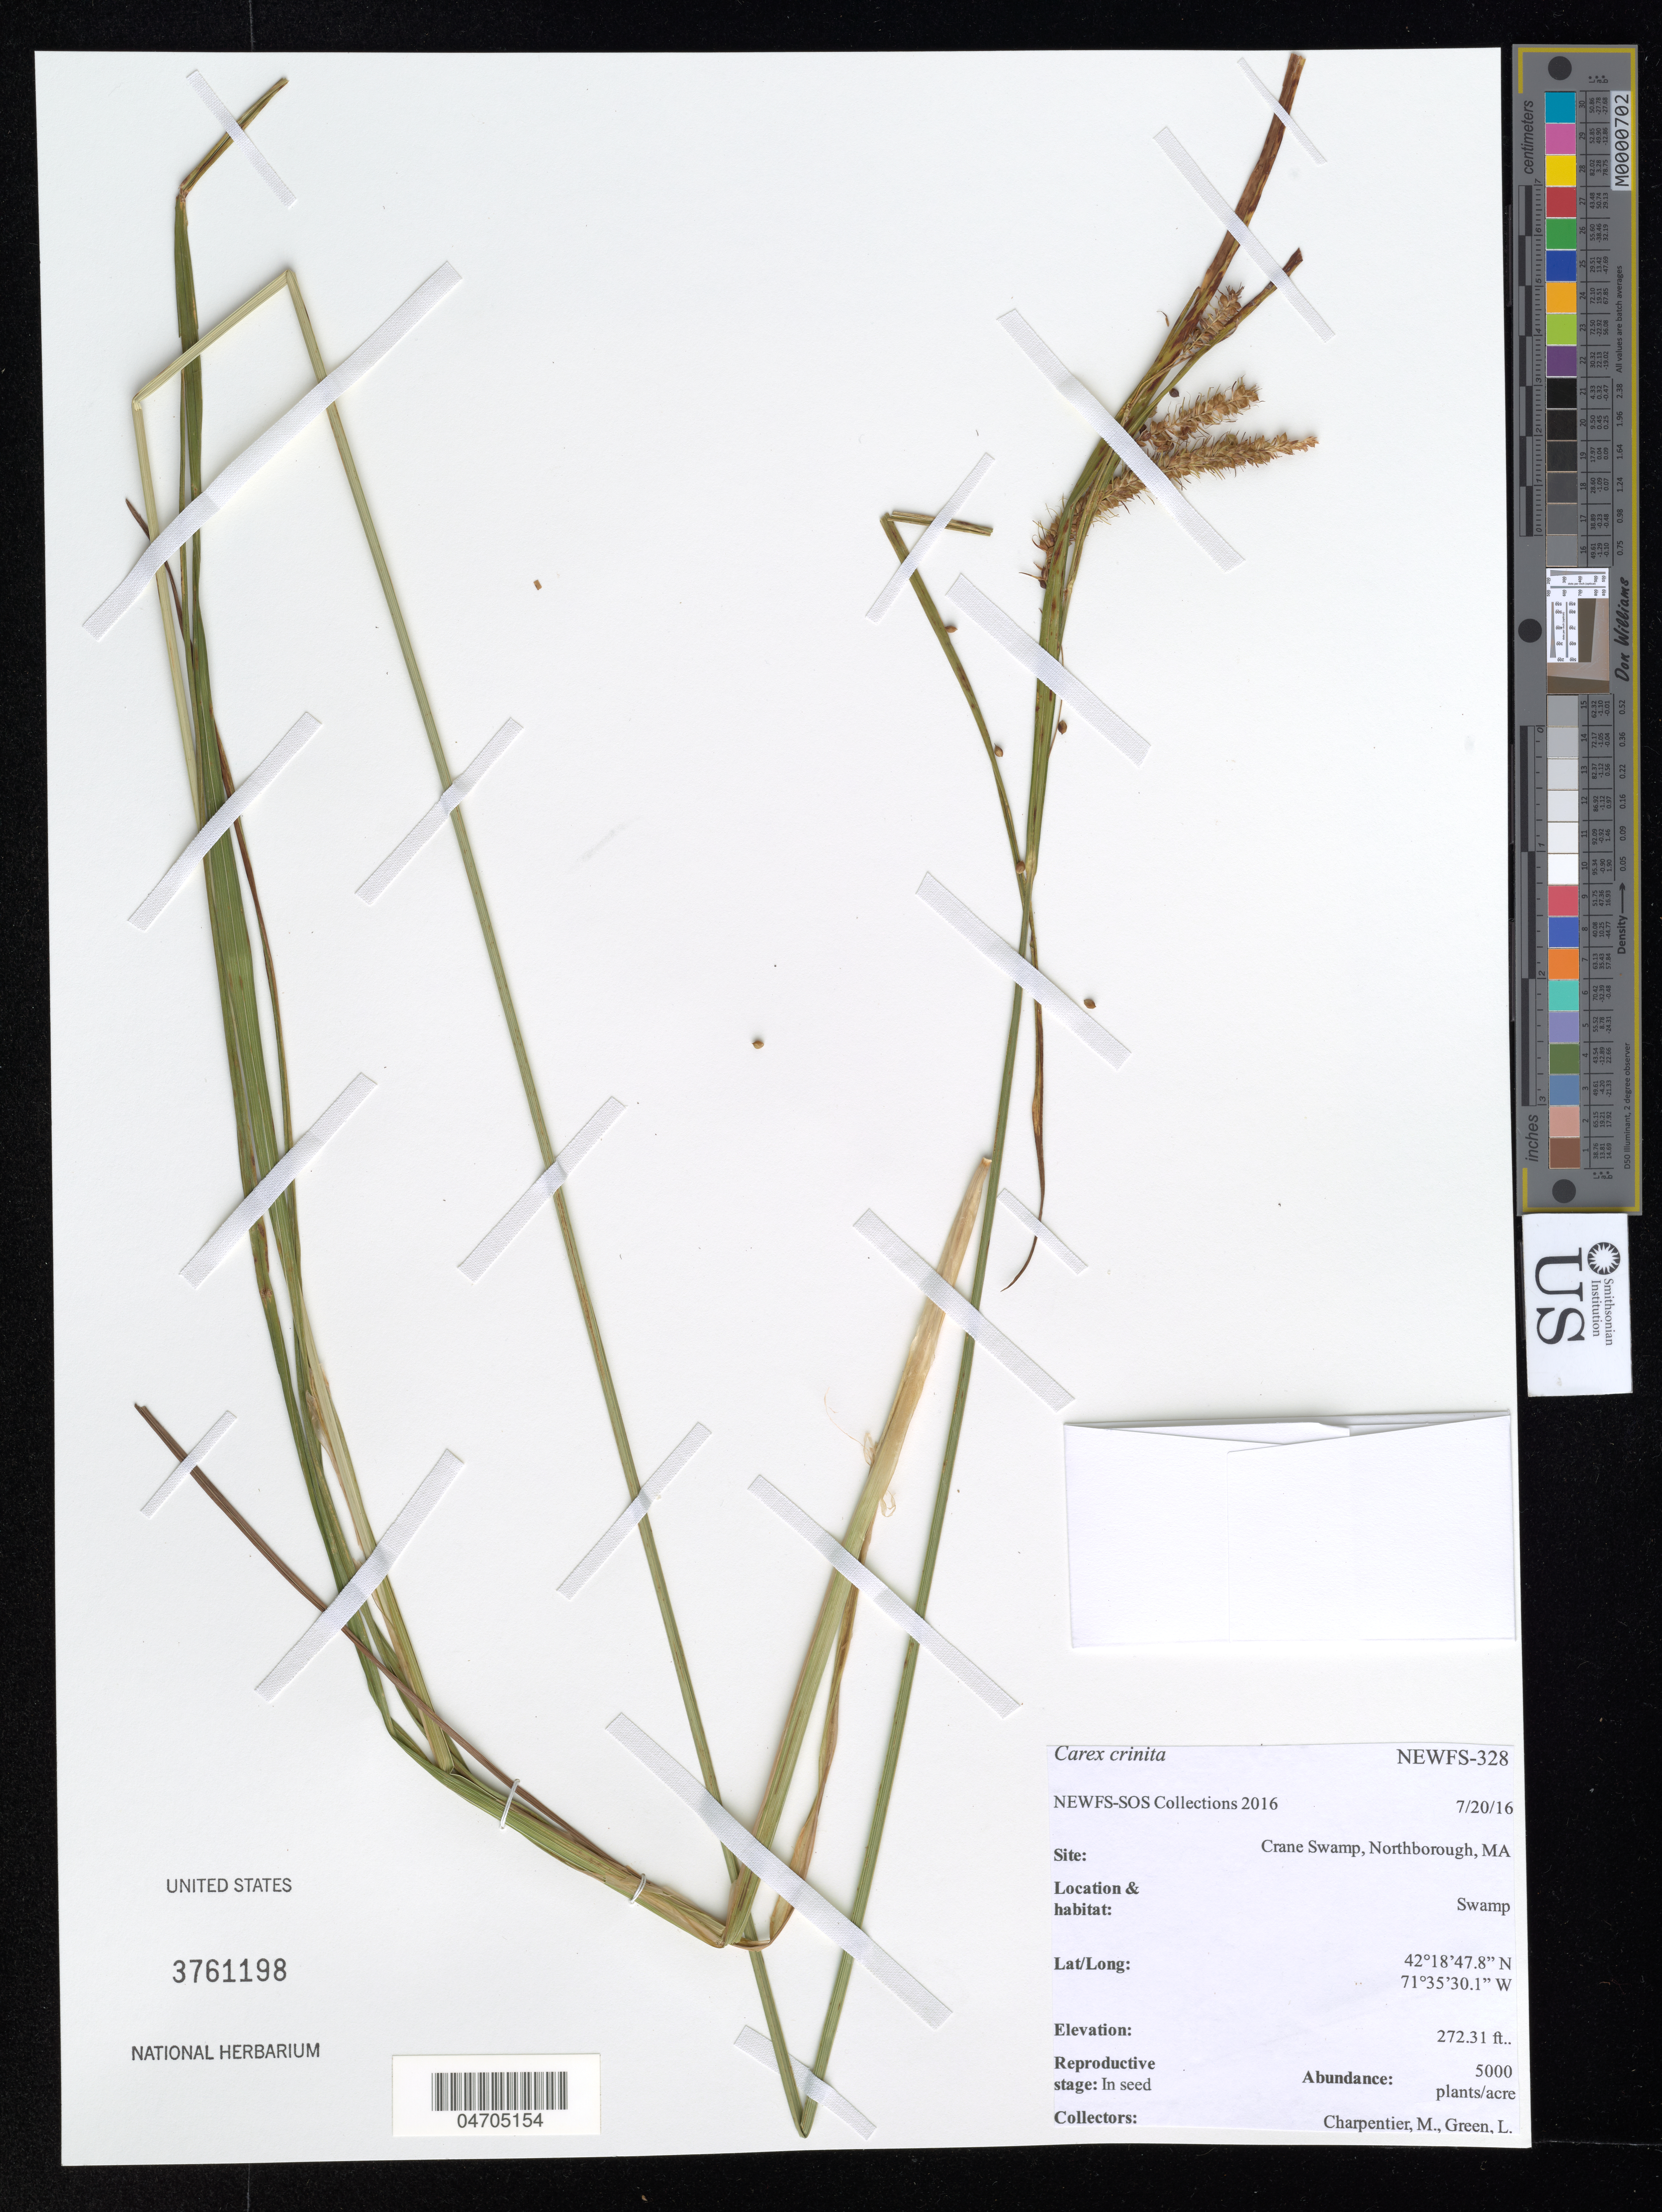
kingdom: Plantae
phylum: Tracheophyta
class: Liliopsida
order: Poales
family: Cyperaceae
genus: Carex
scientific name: Carex crinita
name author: Lam.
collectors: M. Charpentier & L. Green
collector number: NEWFS-328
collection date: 2016-07-20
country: United States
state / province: Massachusetts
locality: Site: Crane Swamp, Northborough, MA. Swamp.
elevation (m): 83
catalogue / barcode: US 3761198